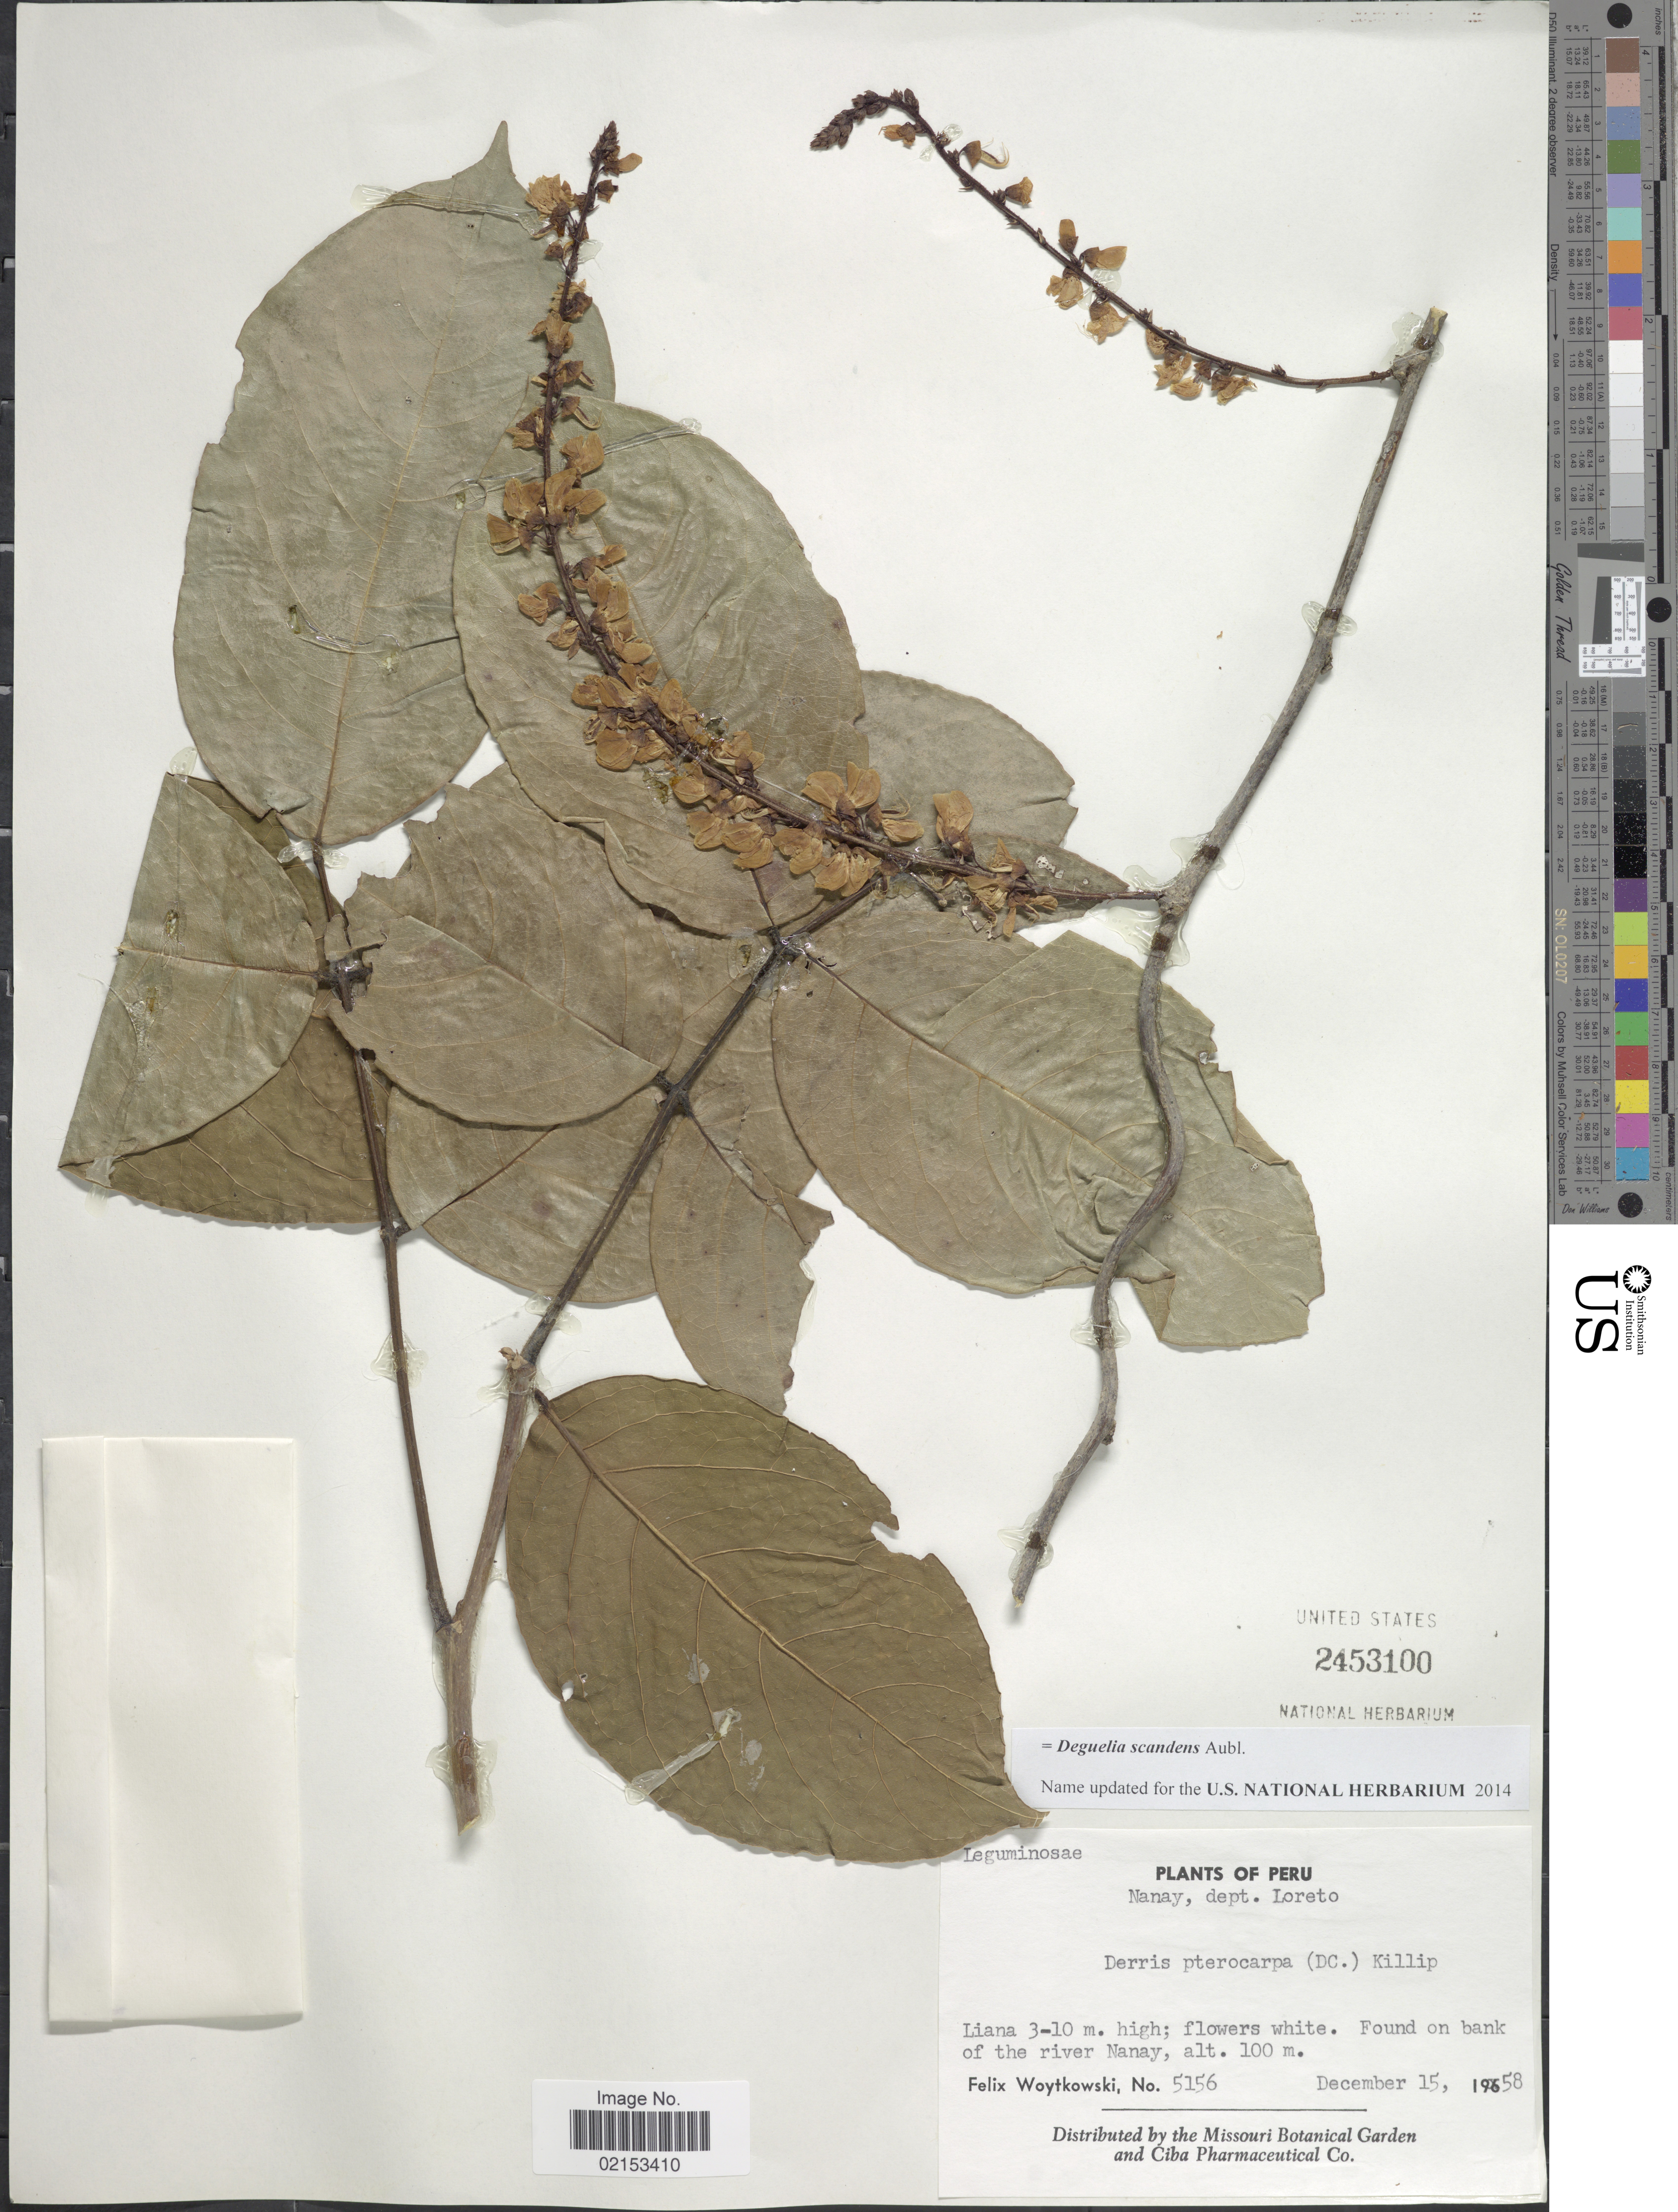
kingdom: Plantae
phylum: Tracheophyta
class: Magnoliopsida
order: Fabales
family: Fabaceae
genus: Deguelia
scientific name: Deguelia scandens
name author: Aubl.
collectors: F. Woytkowski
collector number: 5156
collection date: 1958-12-15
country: Peru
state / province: Loreto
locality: River Nanay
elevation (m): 100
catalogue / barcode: US 2453100